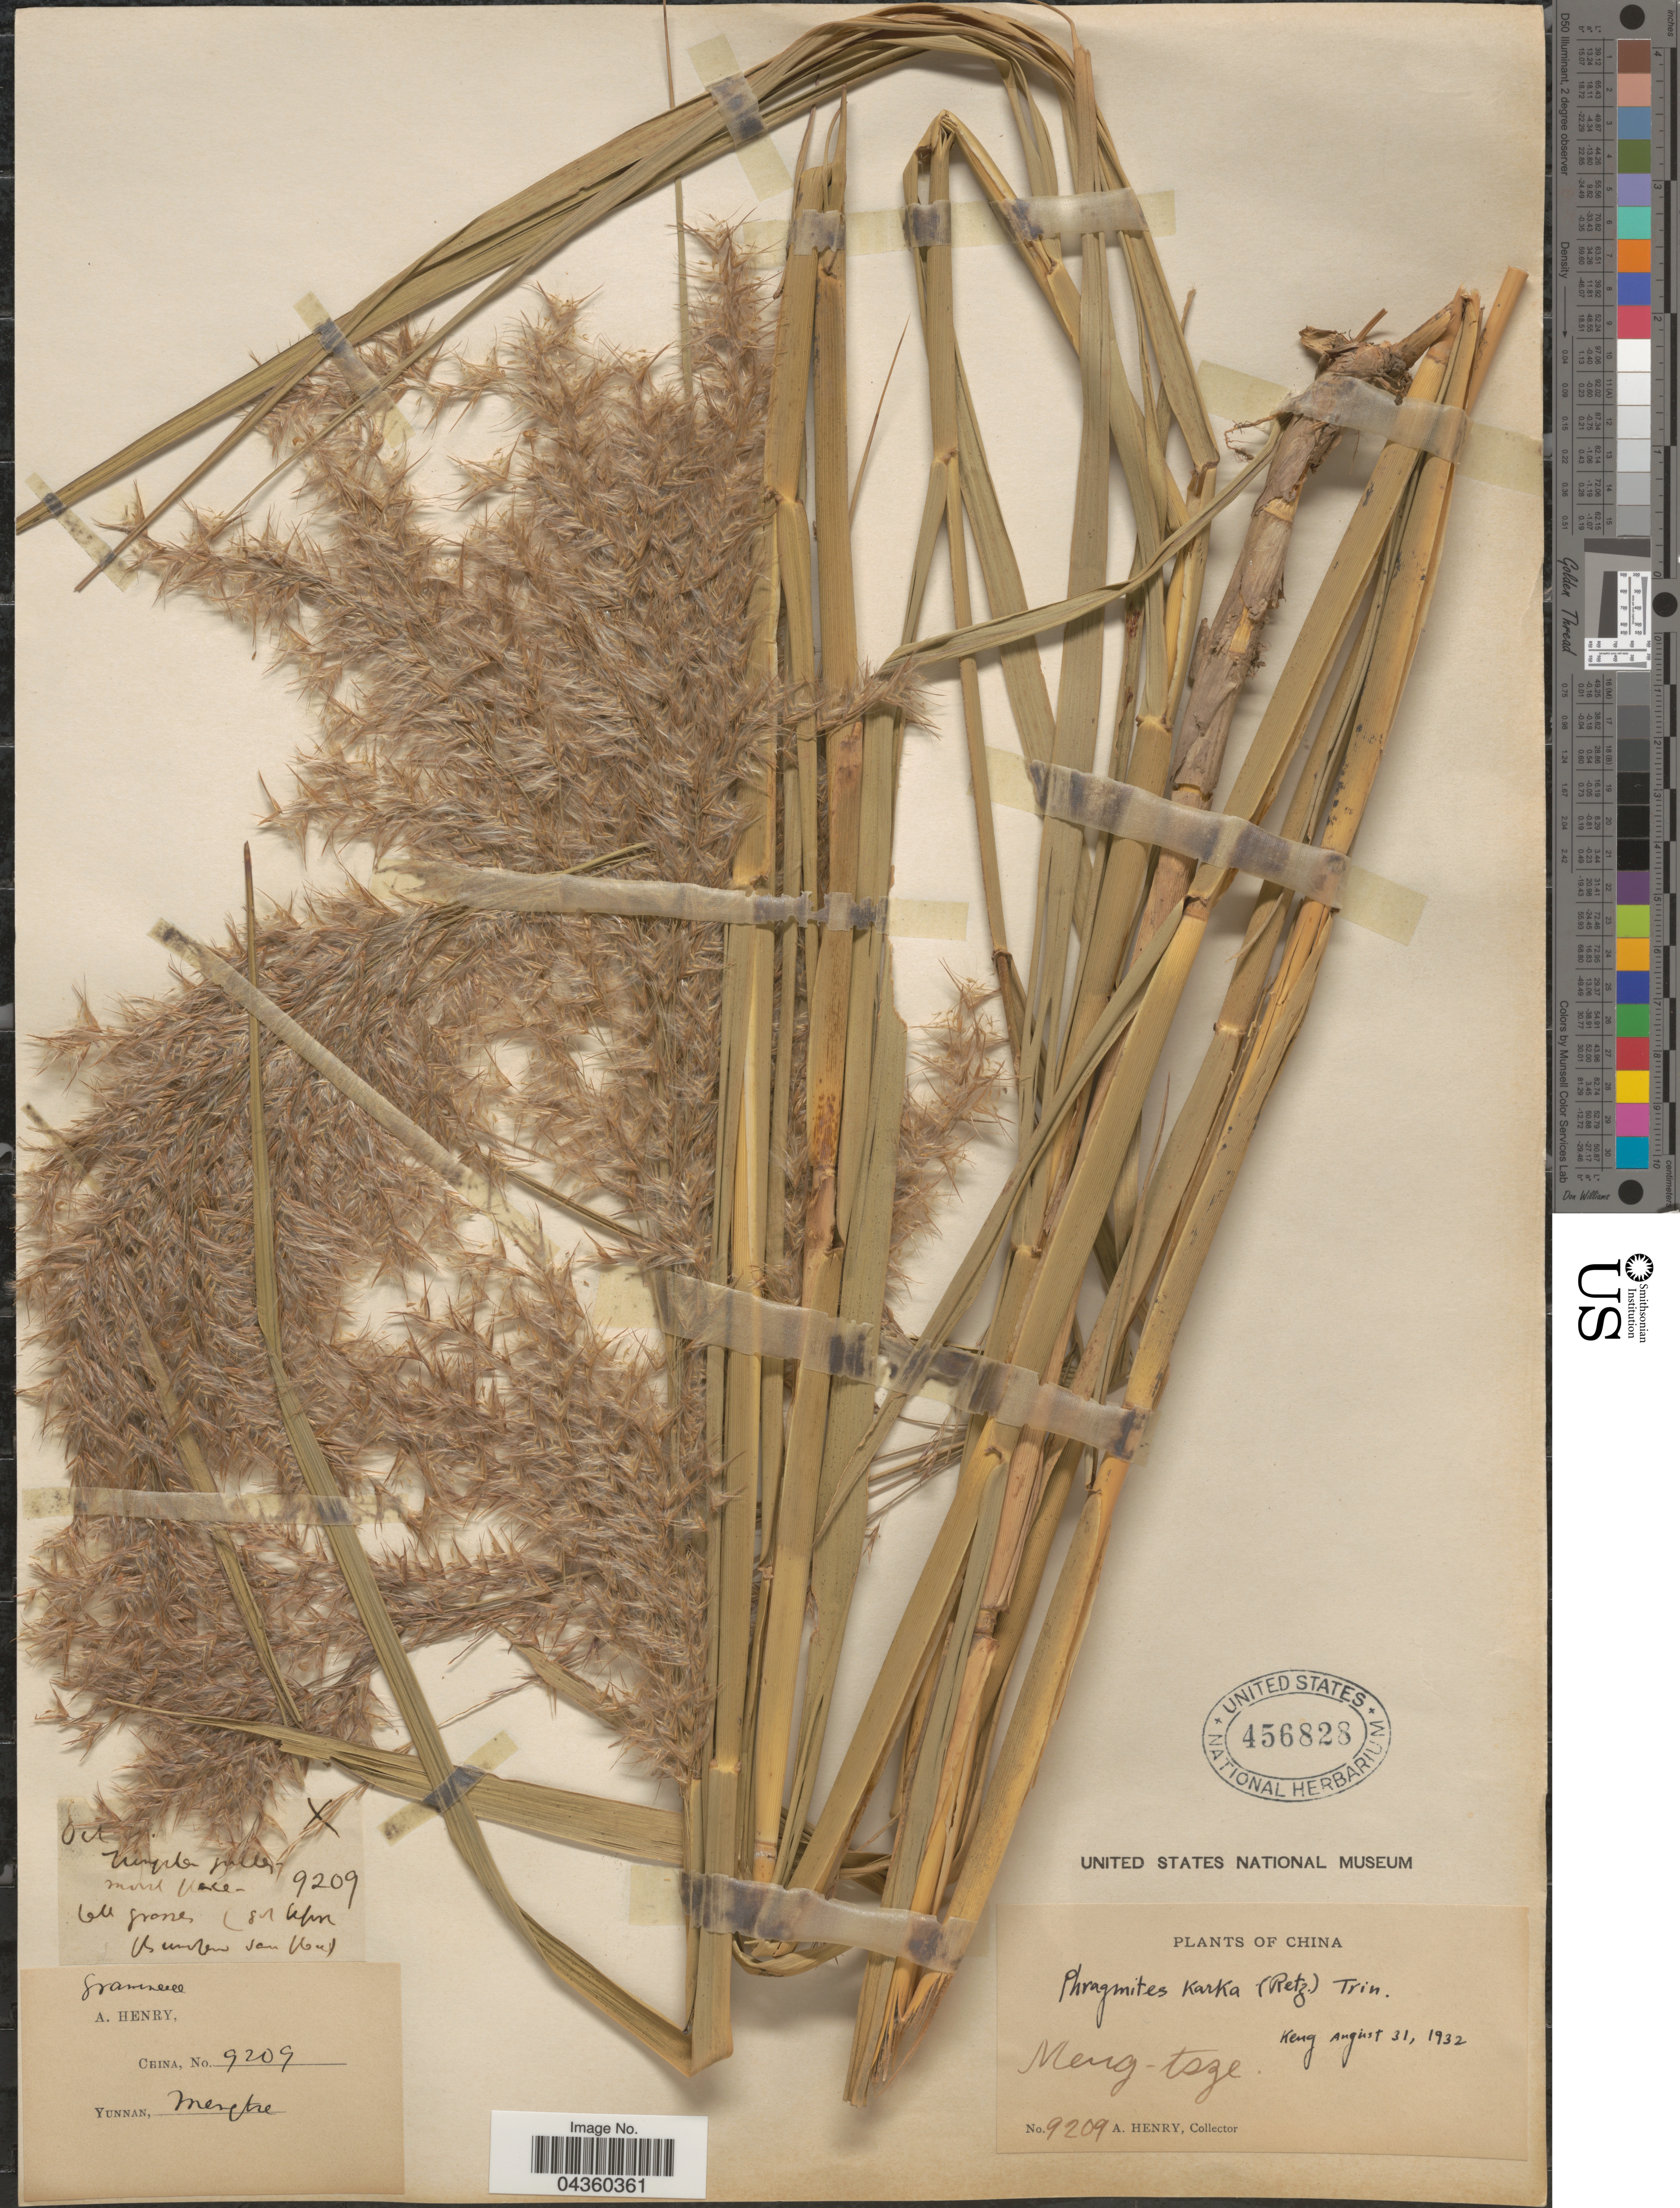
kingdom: Plantae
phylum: Tracheophyta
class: Liliopsida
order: Poales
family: Poaceae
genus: Phragmites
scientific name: Phragmites karka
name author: (Retz.) Trin. ex Steud.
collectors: A. Henry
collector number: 9209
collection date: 1932-08-31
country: China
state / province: Yunnan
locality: Meng-tsze.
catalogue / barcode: US 456828